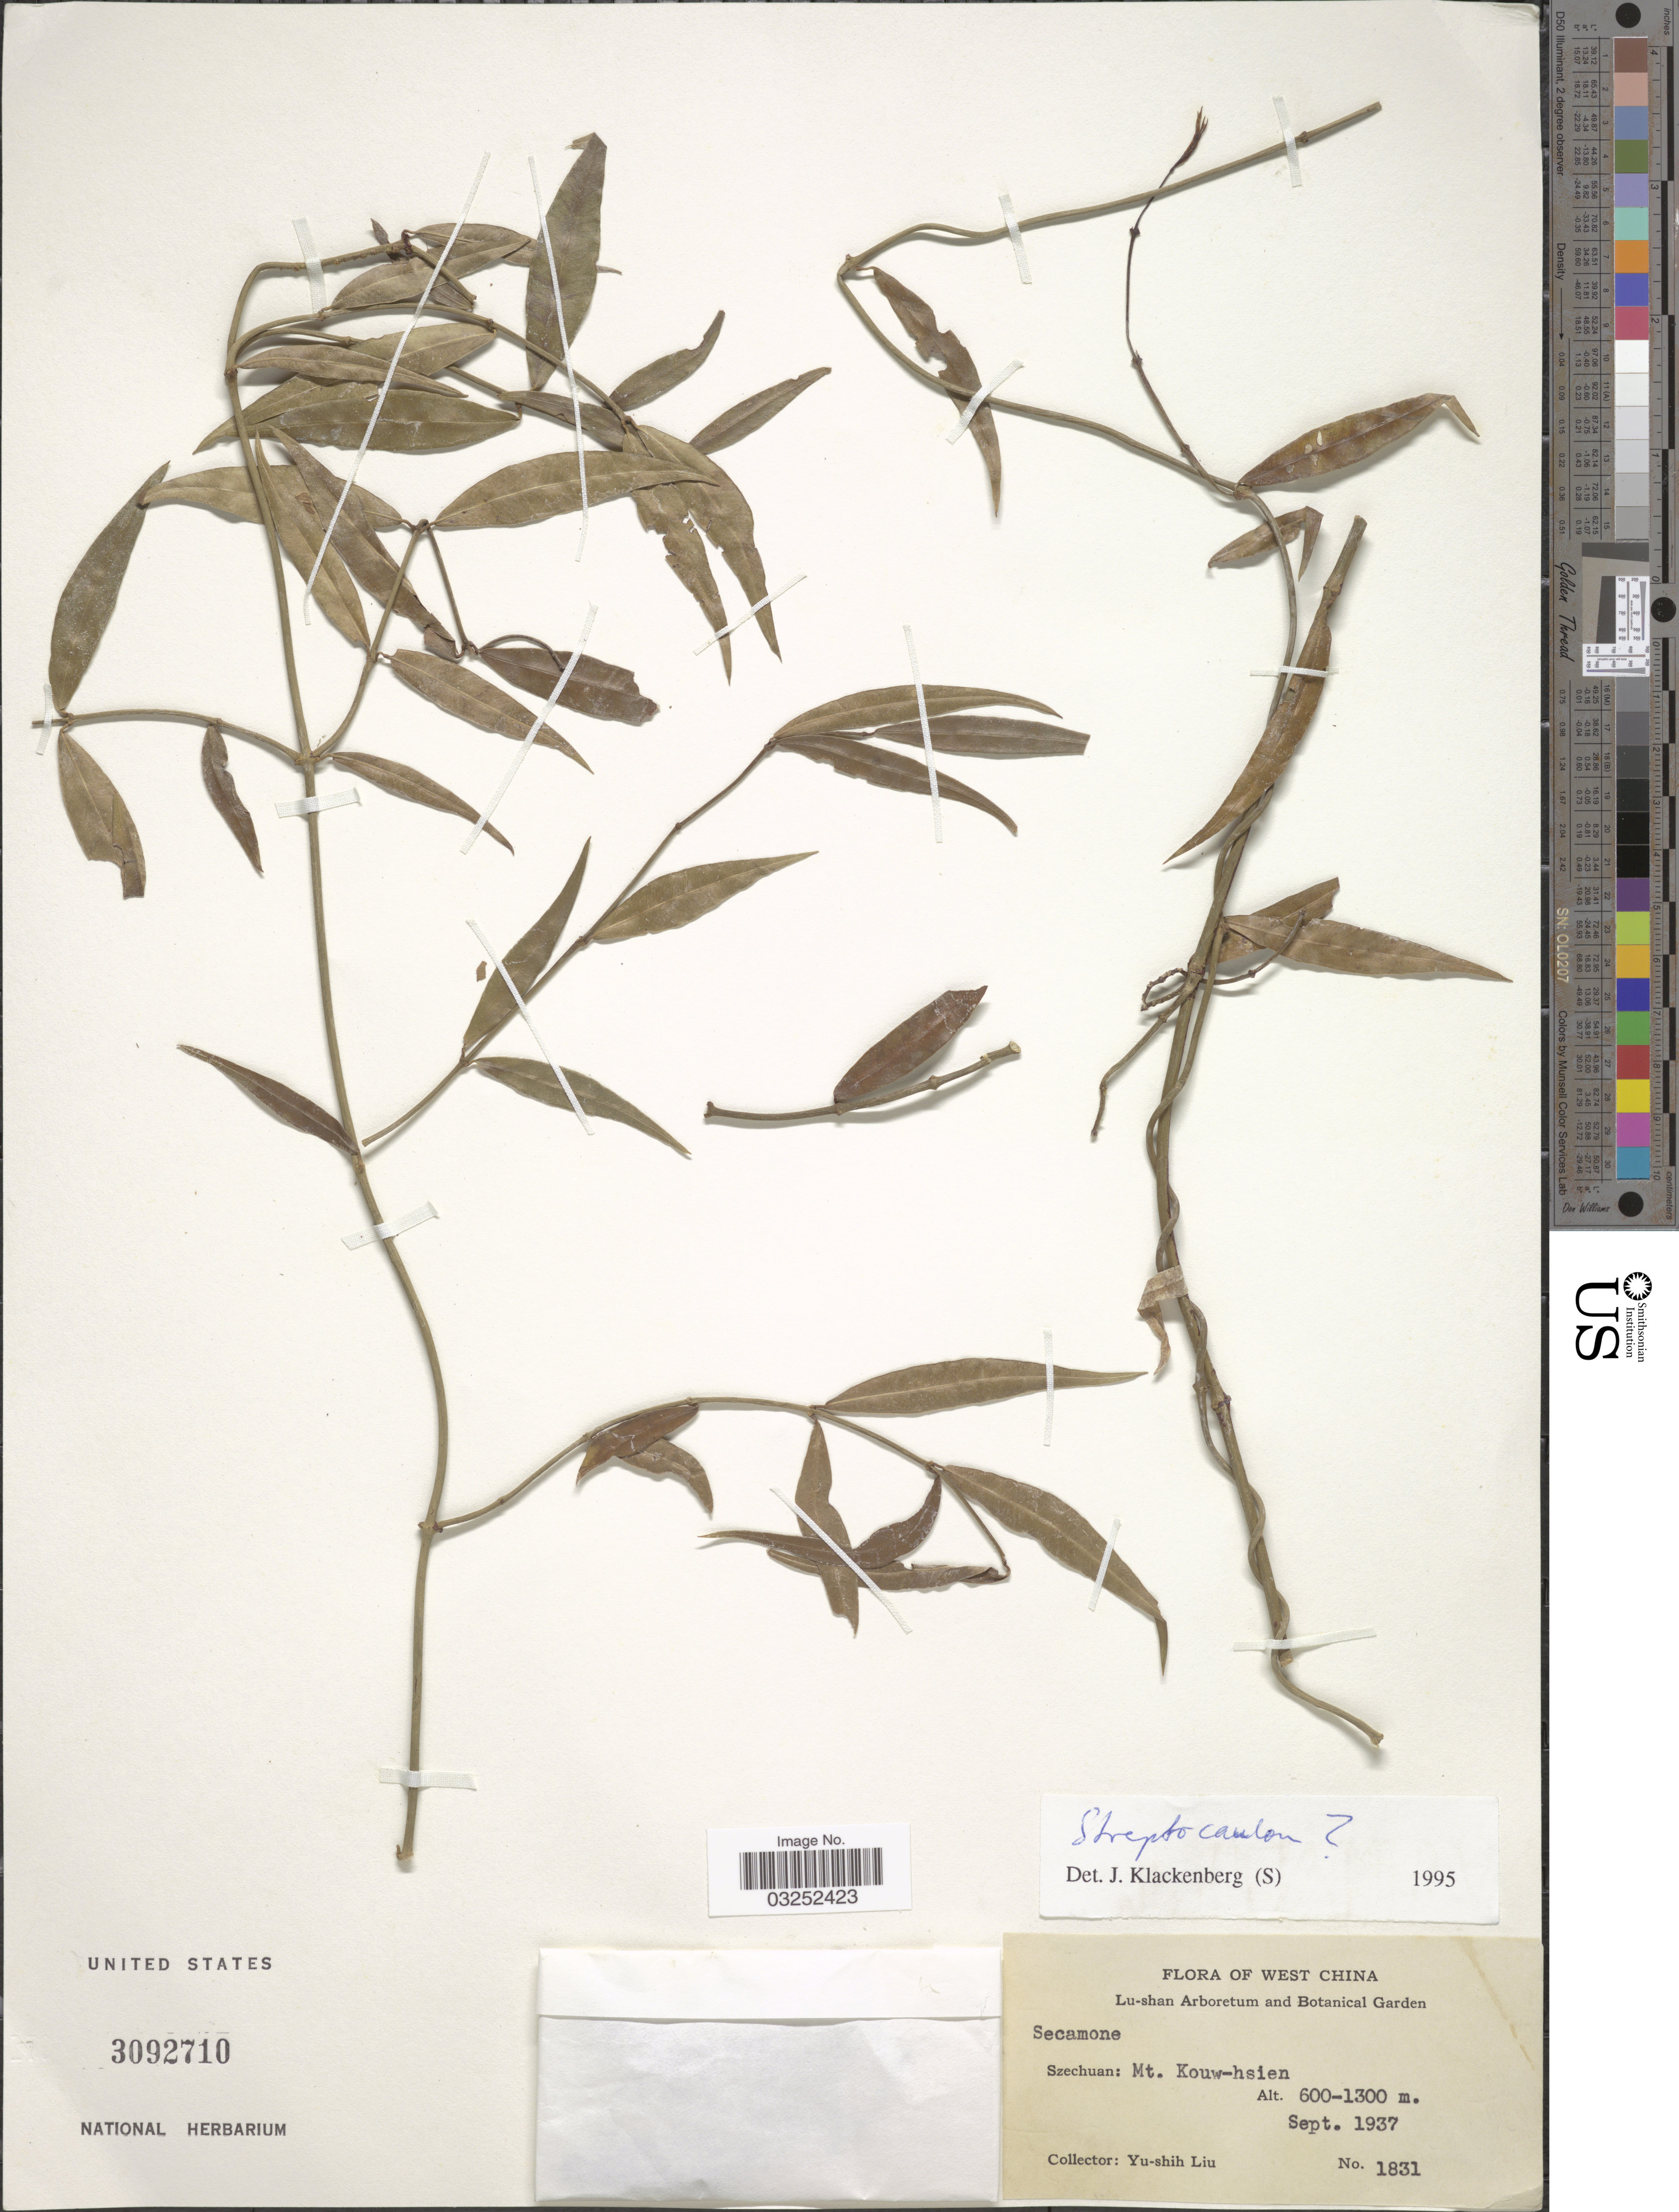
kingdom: Plantae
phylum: Tracheophyta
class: Magnoliopsida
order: Gentianales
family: Apocynaceae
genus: Streptocaulon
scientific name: Streptocaulon sp.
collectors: Y.-S. Liu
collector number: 1831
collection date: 1937-09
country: China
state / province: Sichuan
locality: West China. Szechuan: Mt. Kouw-hsien.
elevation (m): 600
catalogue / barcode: US 3092710